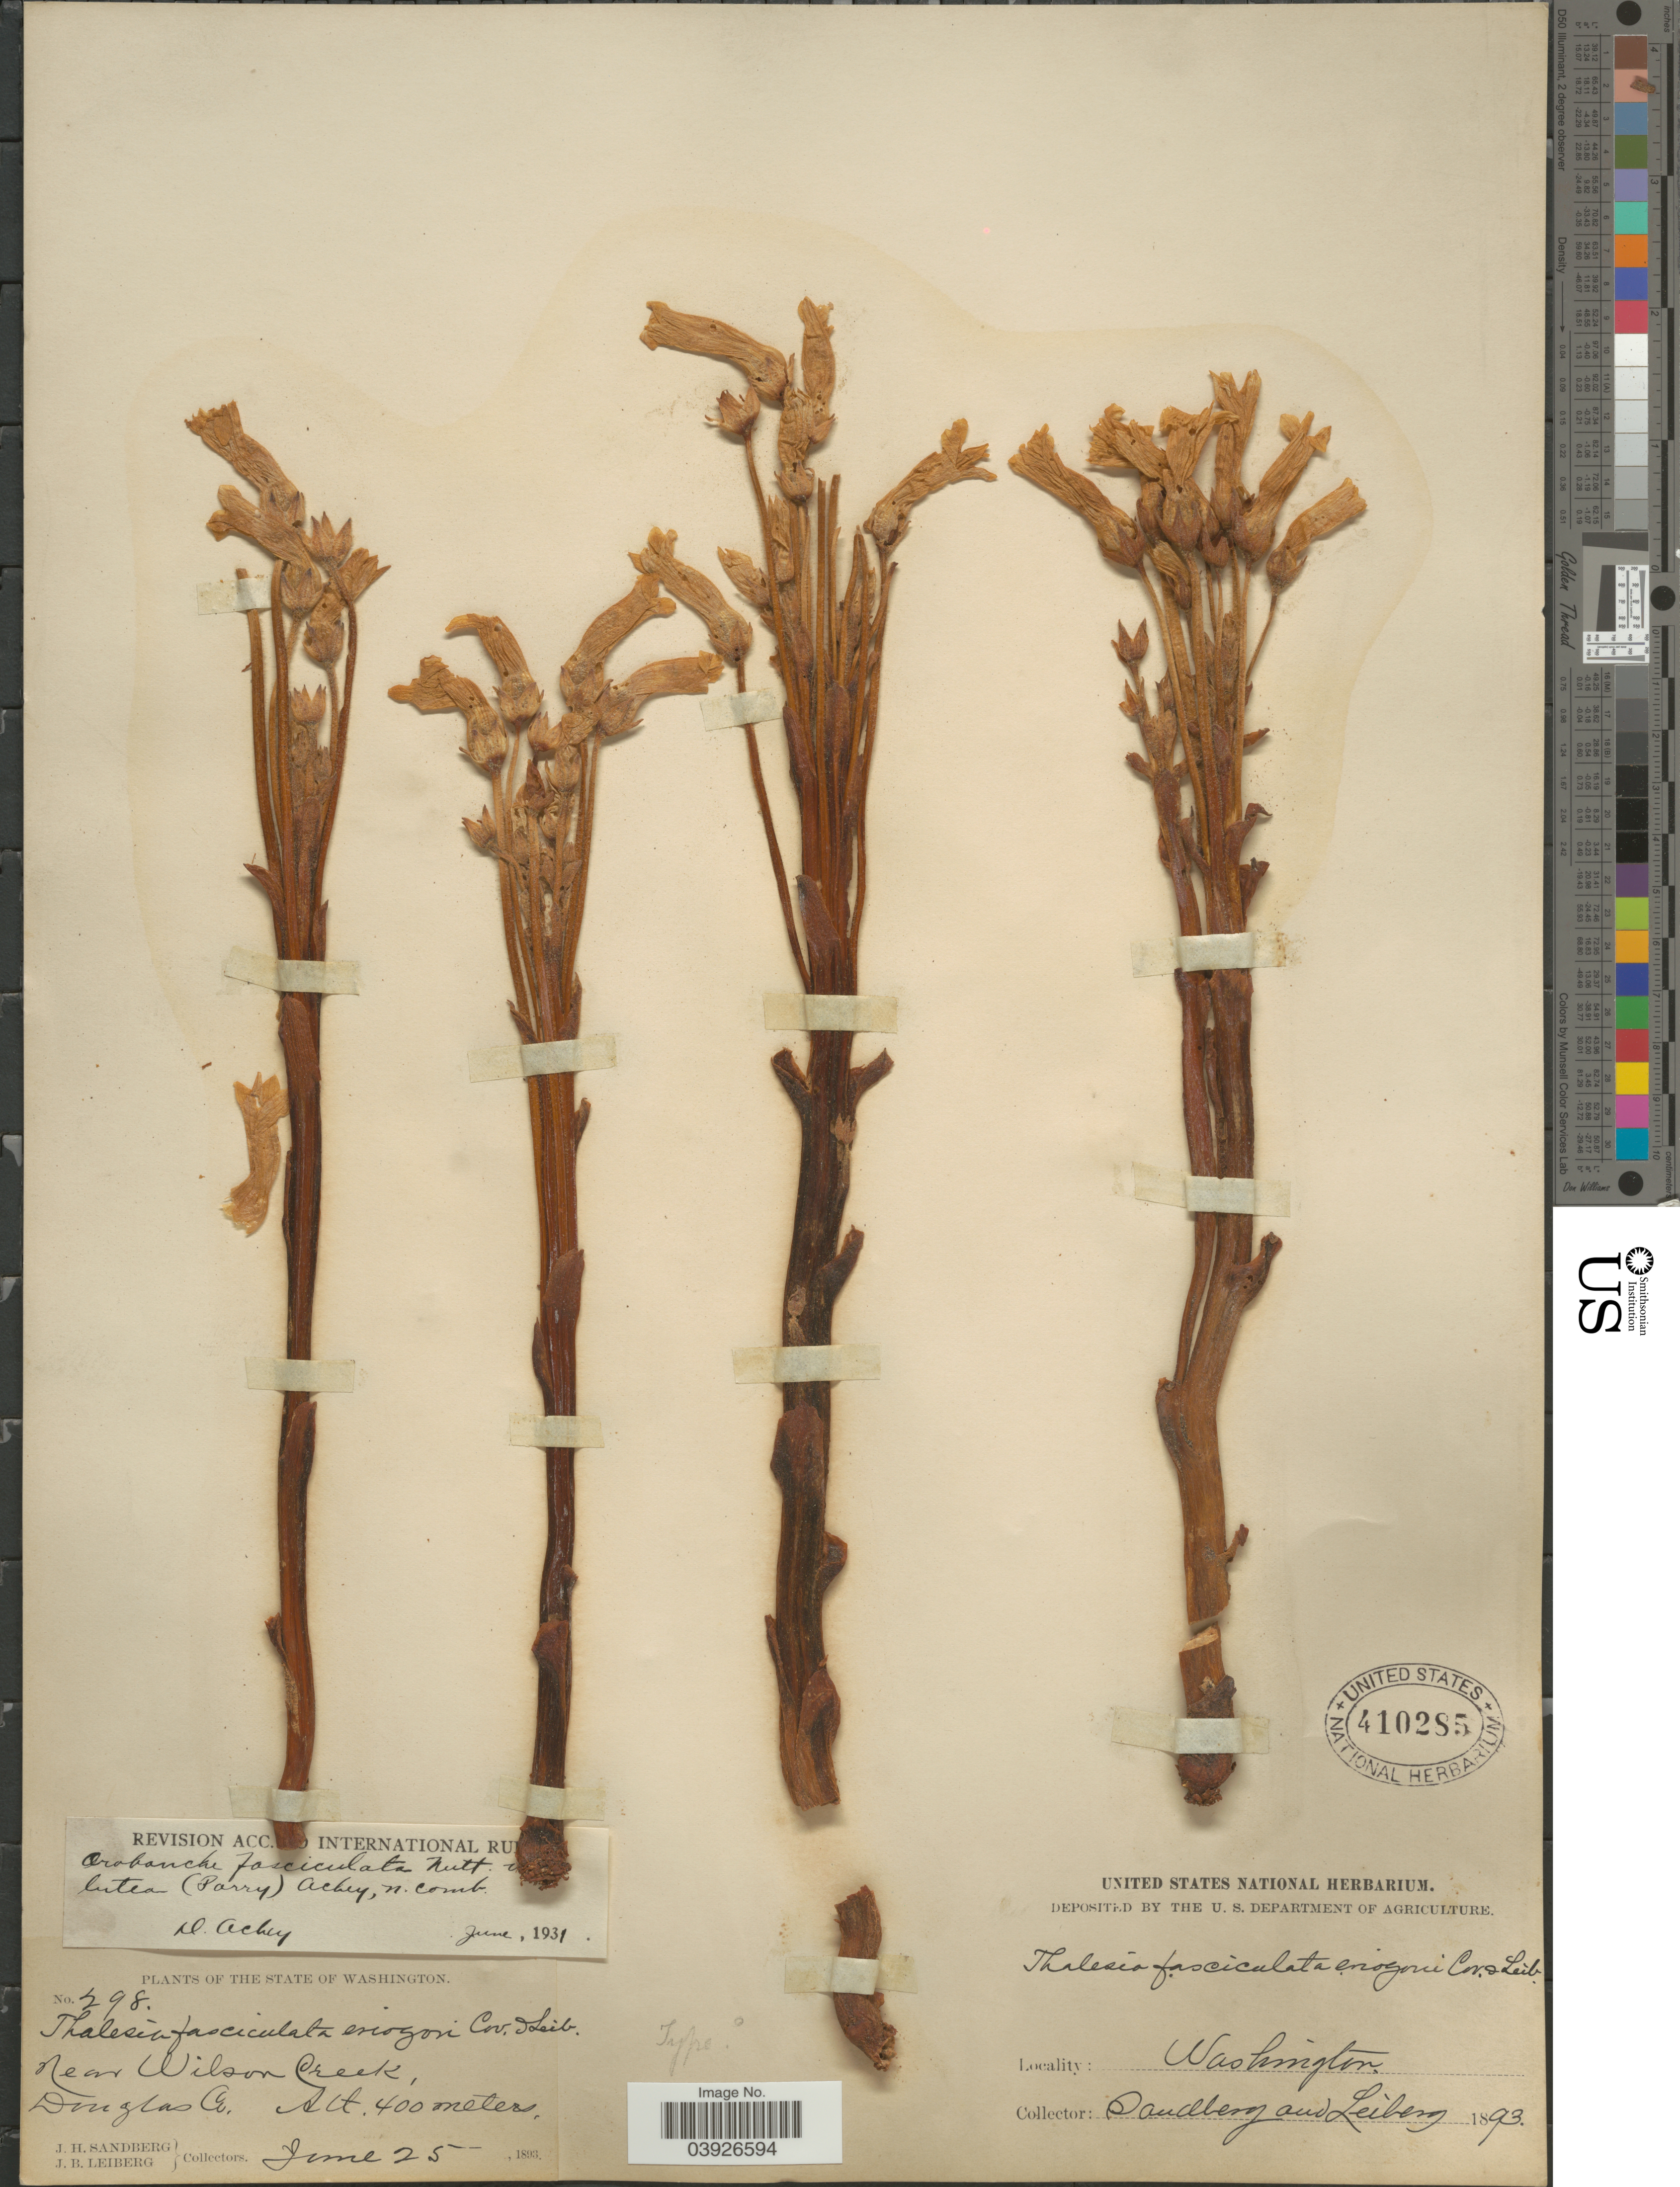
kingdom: Plantae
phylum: Tracheophyta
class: Magnoliopsida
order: Lamiales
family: Orobanchaceae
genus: Aphyllon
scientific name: Aphyllon fasciculatum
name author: (Nutt.) Torr. & A. Gray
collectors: J. H. Sandberg & J. B. Leiberg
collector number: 298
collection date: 1893-06-25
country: United States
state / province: Washington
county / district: Douglas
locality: Near Wilson Creek, Douglas Co.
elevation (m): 400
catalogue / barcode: US 410285